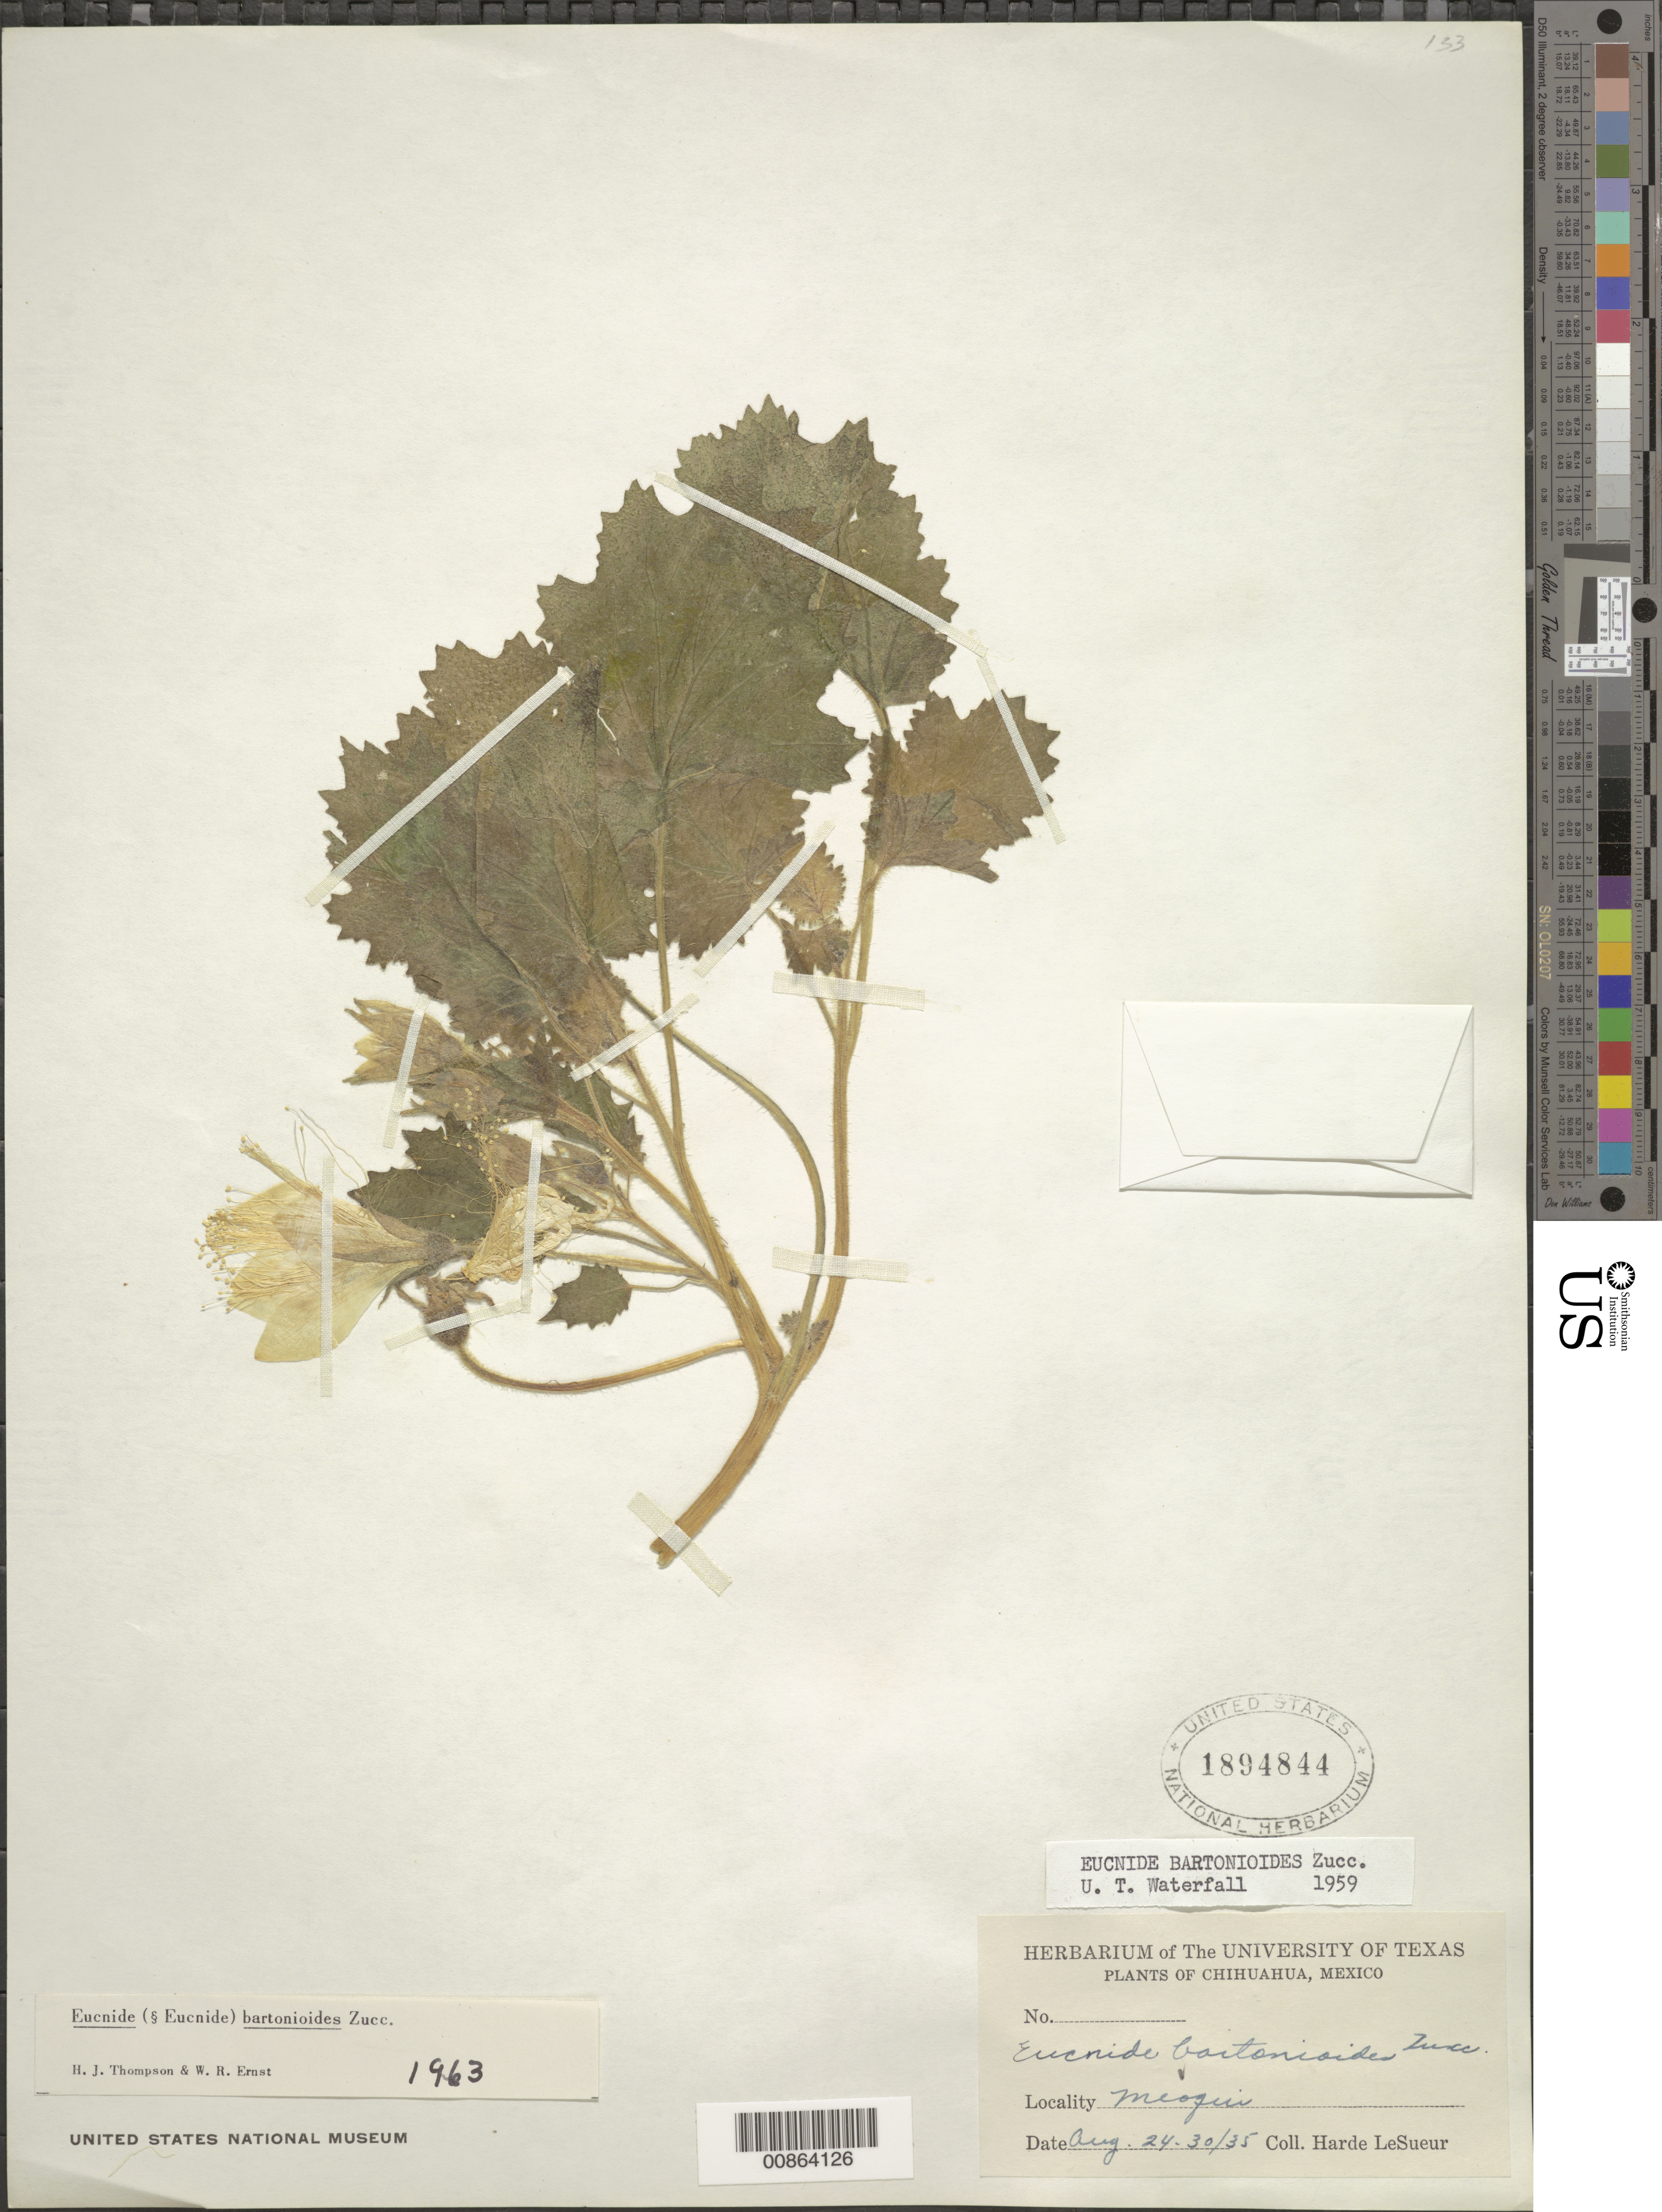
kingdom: Plantae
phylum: Tracheophyta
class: Magnoliopsida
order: Cornales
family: Loasaceae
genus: Eucnide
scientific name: Eucnide bartonioides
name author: Zucc.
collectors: D. H. LeSueur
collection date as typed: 24 Aug 1935 to 30 Aug 1935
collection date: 1935-08-24/1935-08-30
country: Mexico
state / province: Chihuahua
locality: Meoqui, Chihuahua.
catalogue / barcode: US 1894844